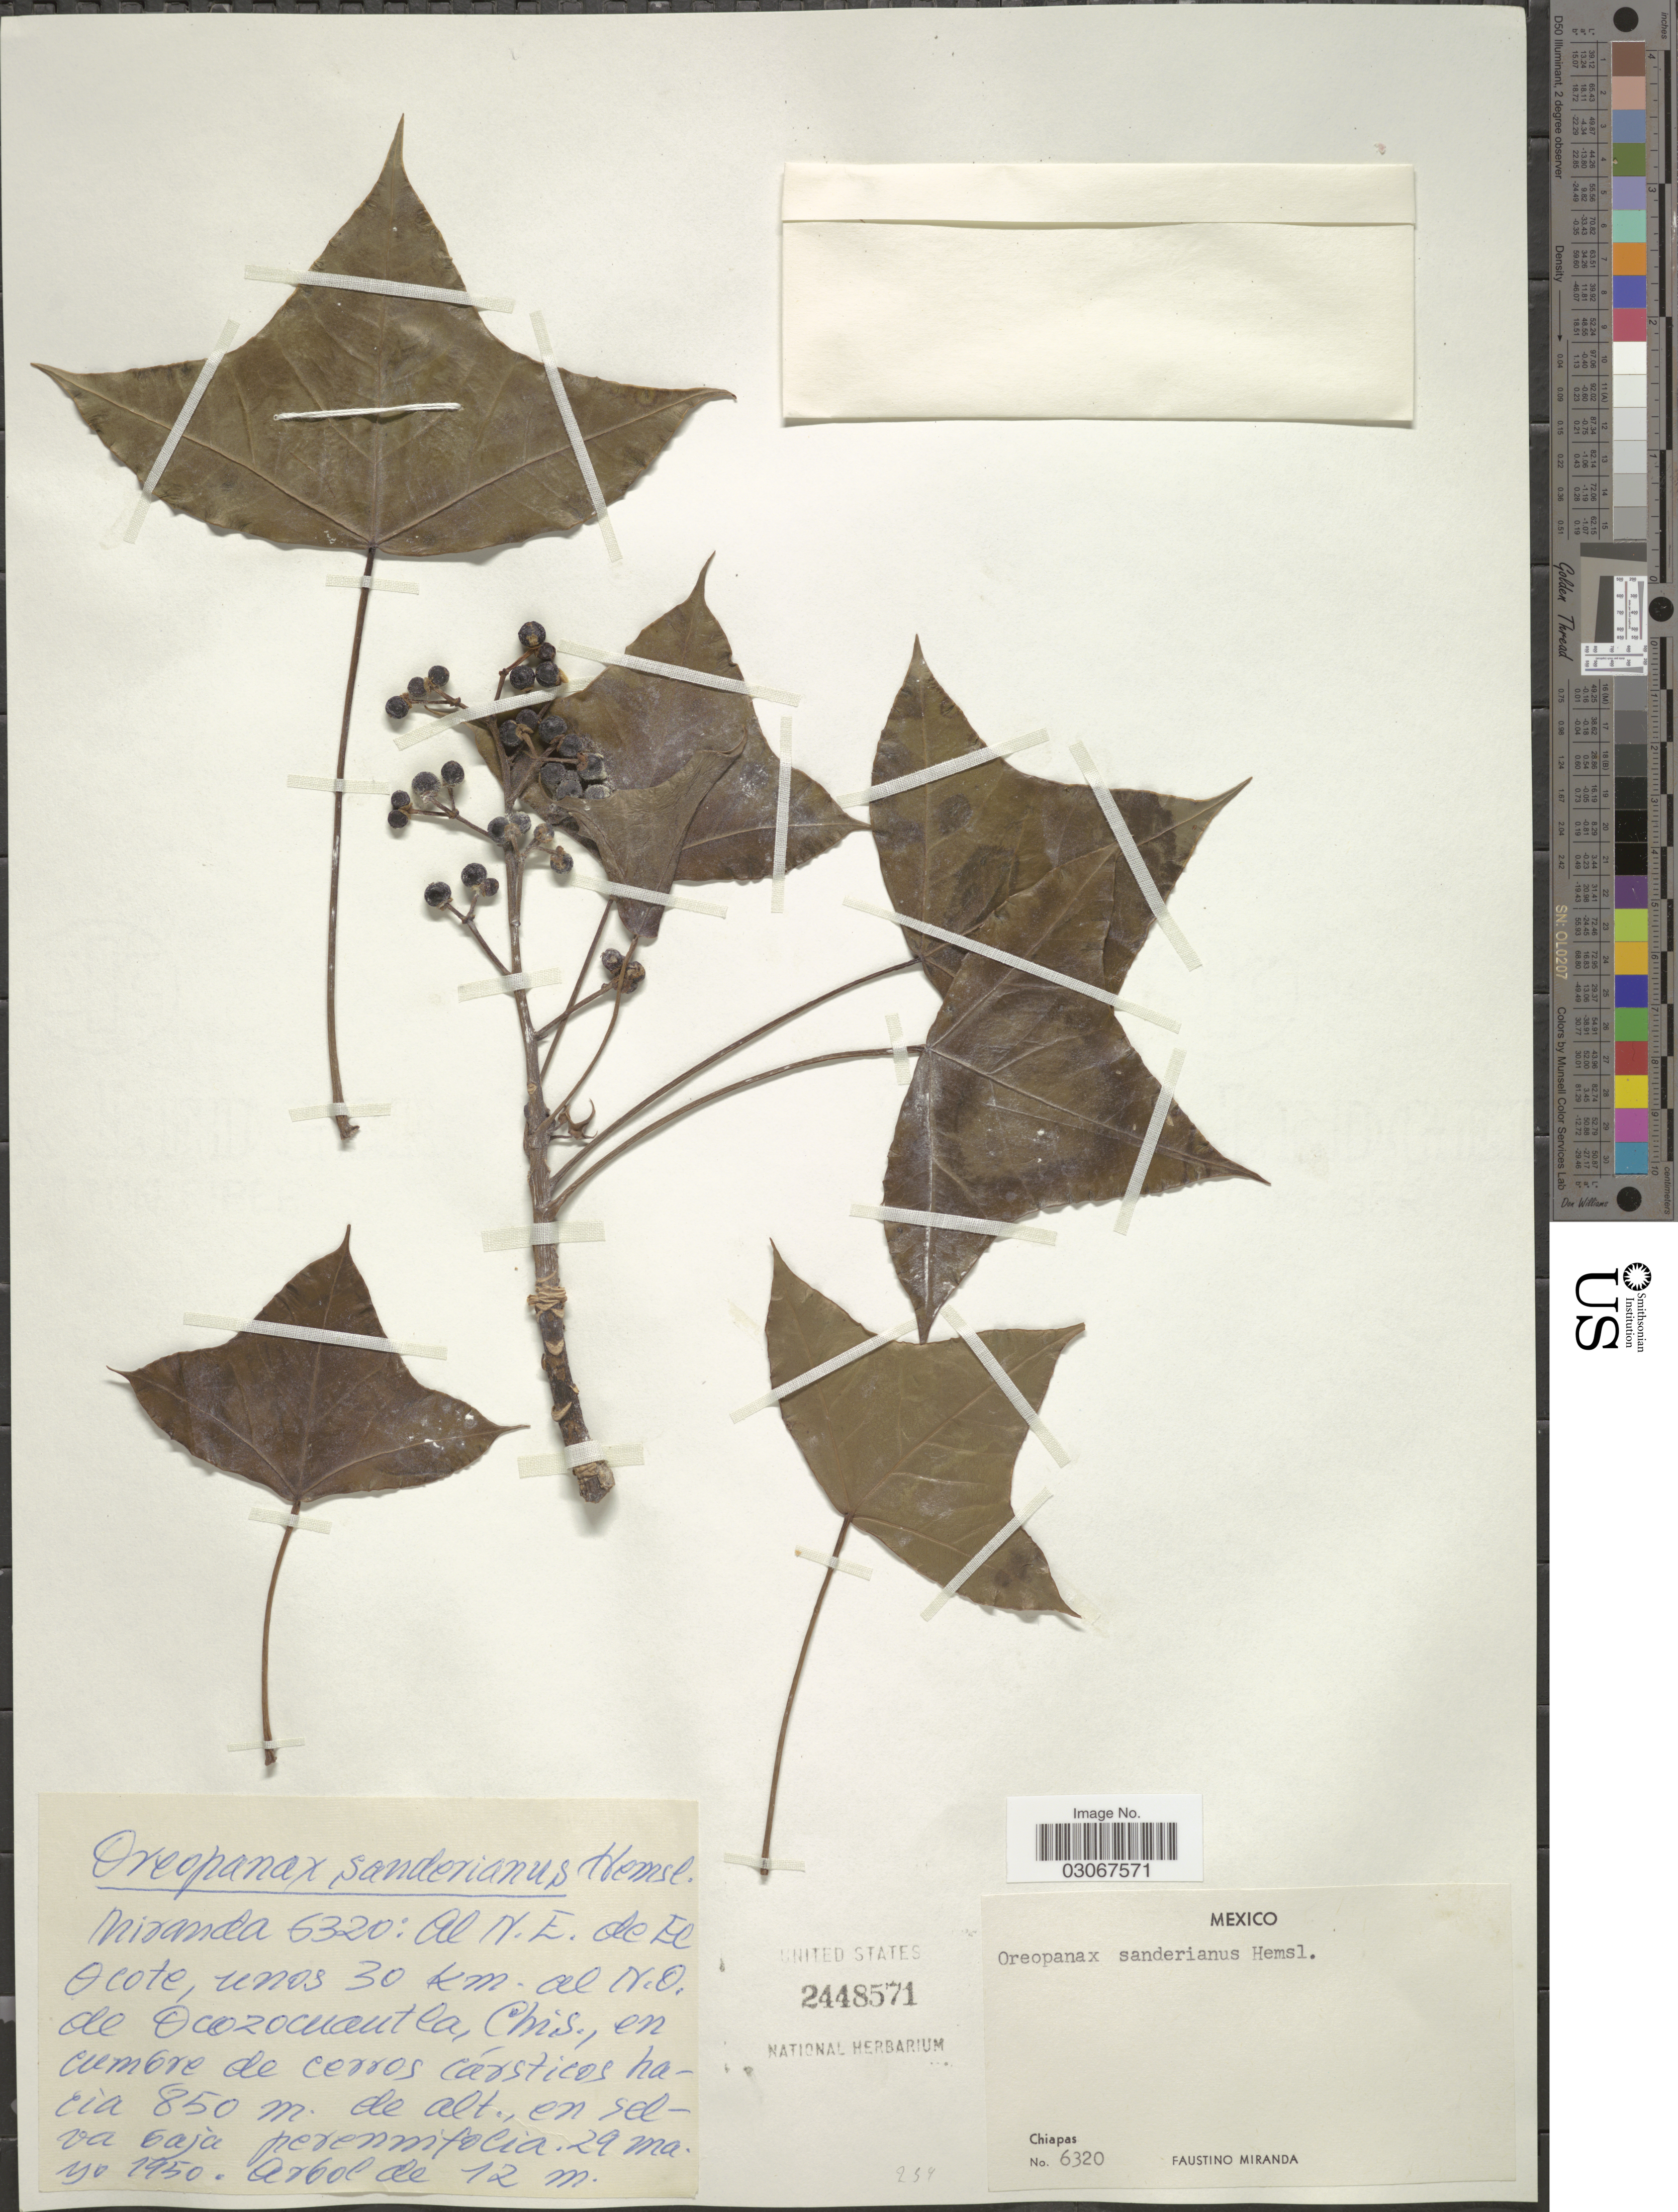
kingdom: Plantae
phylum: Tracheophyta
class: Magnoliopsida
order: Apiales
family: Araliaceae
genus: Oreopanax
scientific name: Oreopanax sanderianus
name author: Hemsl.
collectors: F. Miranda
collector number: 6320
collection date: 1950-05-29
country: Mexico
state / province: Chiapas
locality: Al N.E. de El Ocote, unos 30 Km al N. O. de Ocozocuantla.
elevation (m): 850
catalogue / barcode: US 2448571